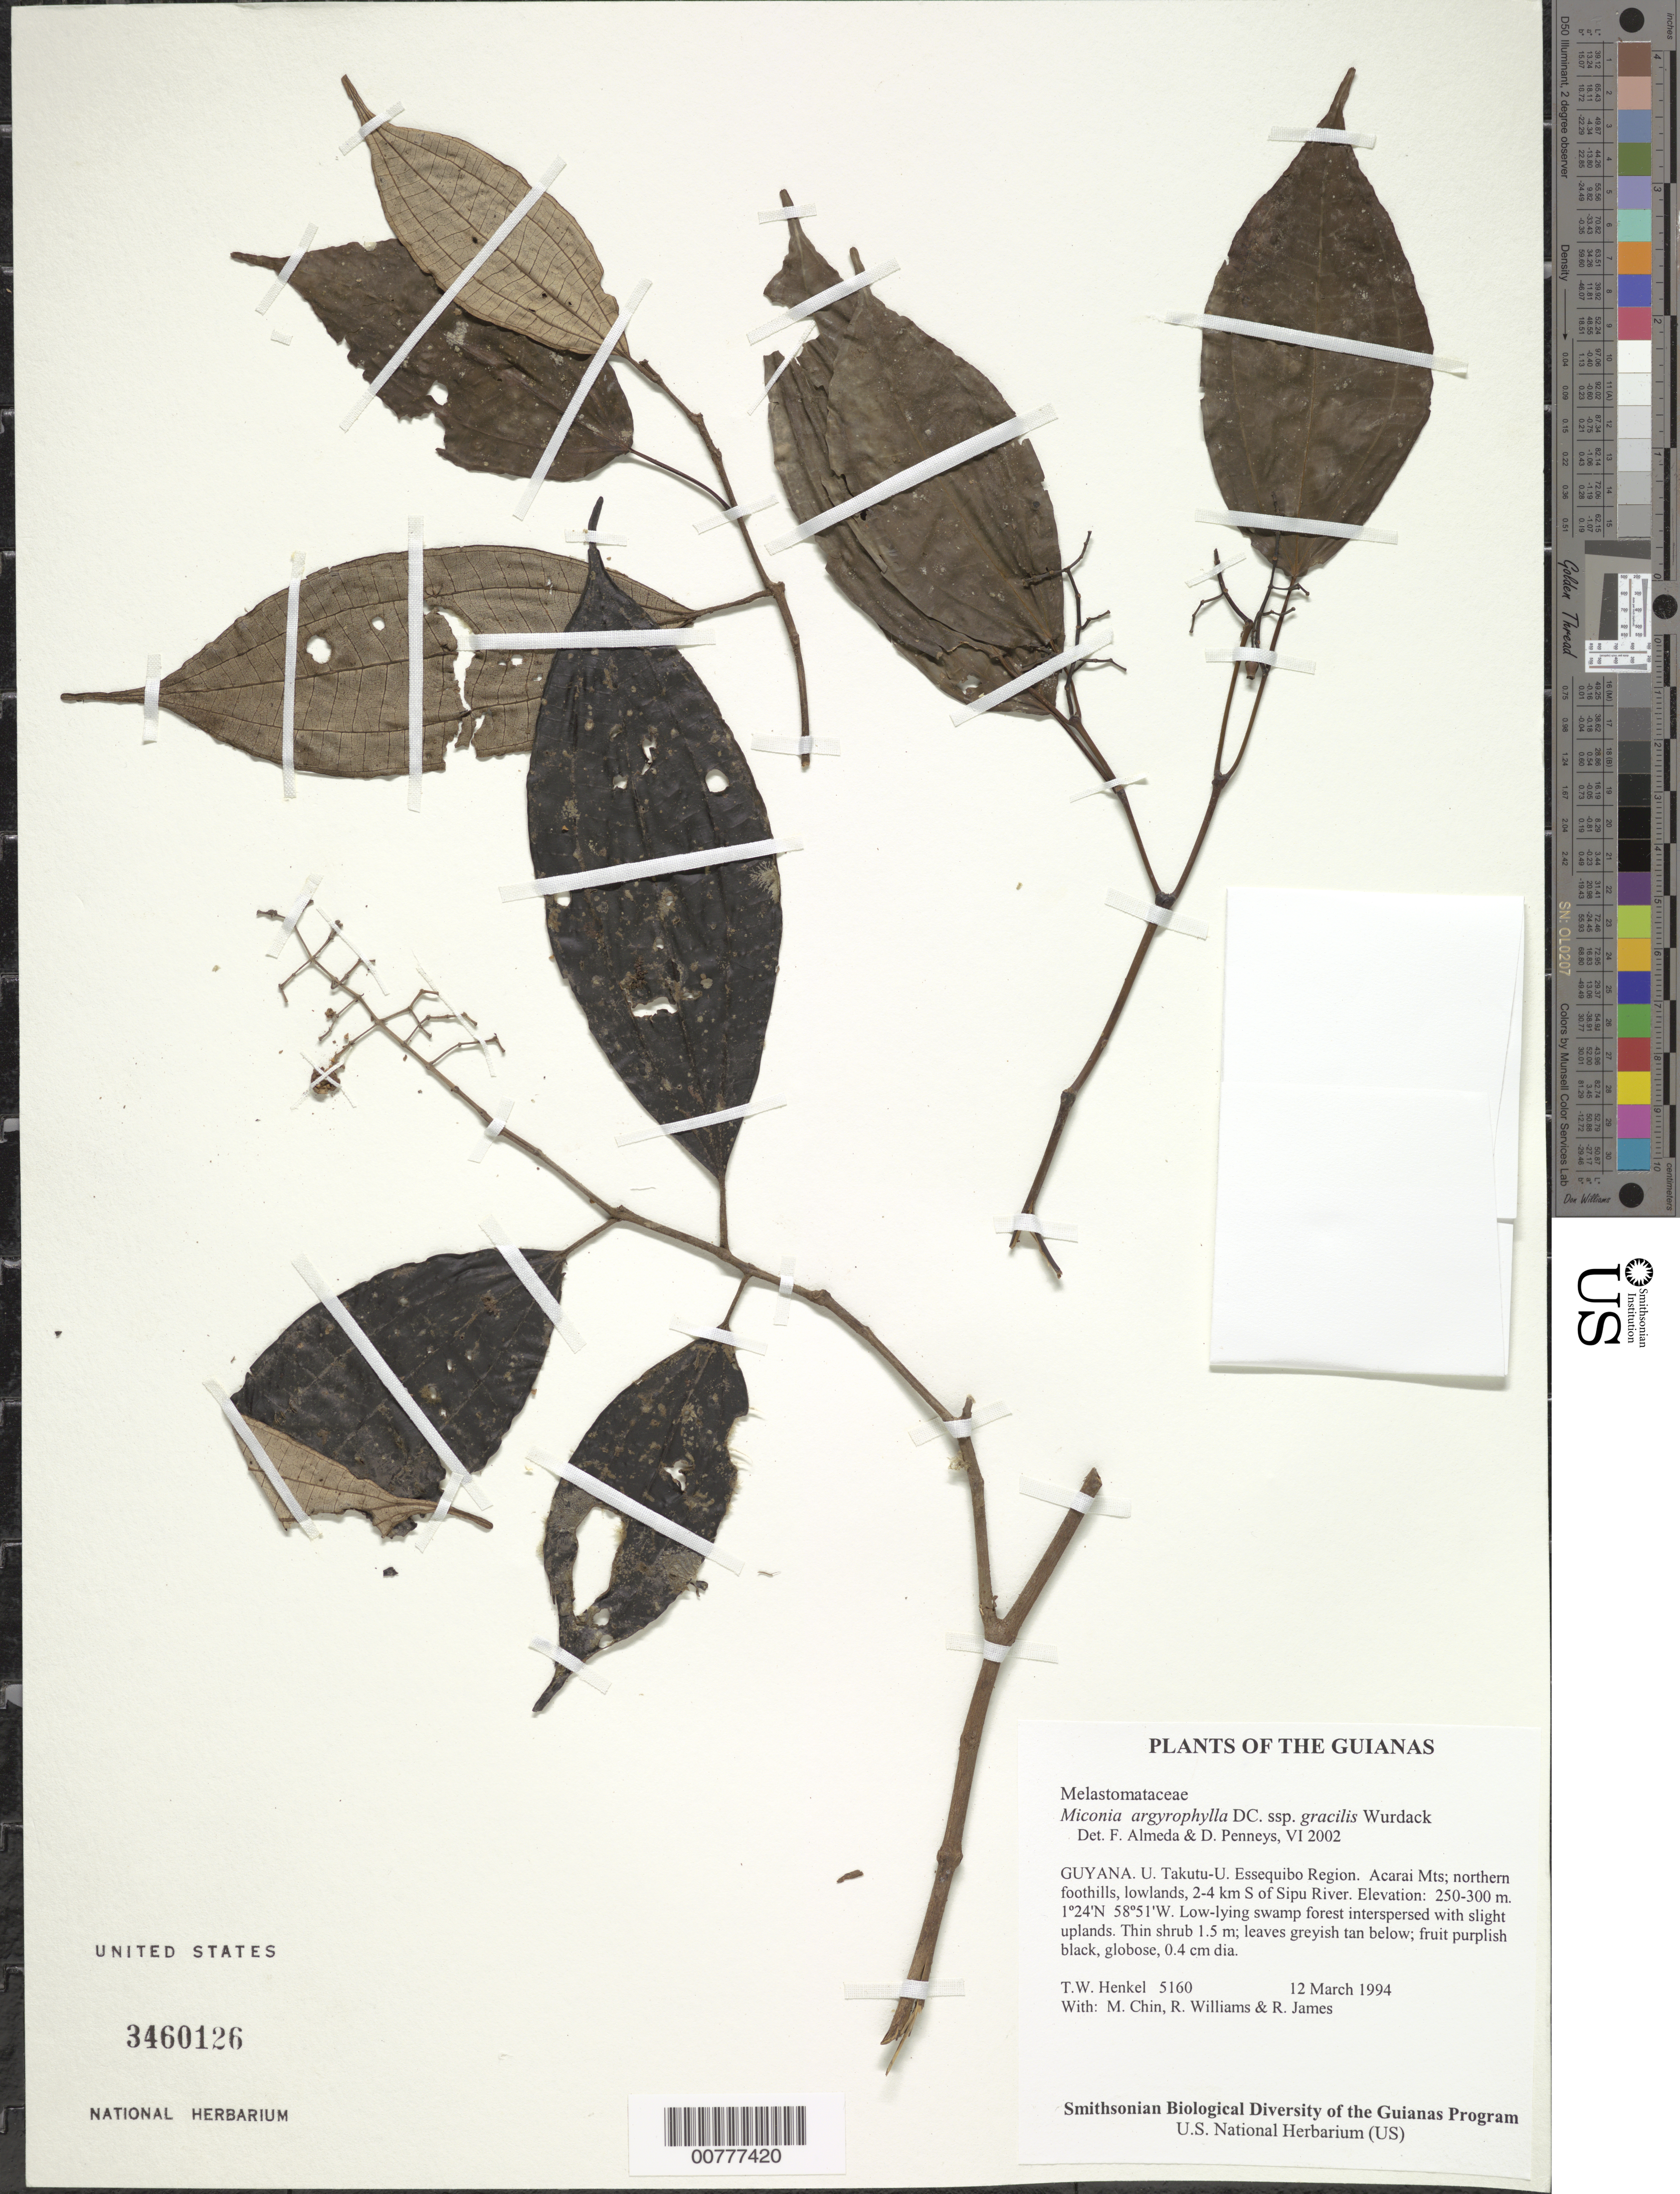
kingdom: Plantae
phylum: Tracheophyta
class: Magnoliopsida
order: Myrtales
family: Melastomataceae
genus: Miconia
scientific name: Miconia argyrophylla subsp. gracilis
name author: Wurdack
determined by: Almeda, F.; Penneys, D. S.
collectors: T. Henkel, M. Chin, R. Williams & R. James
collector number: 5160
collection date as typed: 12 March 1994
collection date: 1994-03-12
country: Guyana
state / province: U. Takutu-U. Essequibo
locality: Acarai Mts; northern foothills, lowlands, 2-4 km S of Sipu River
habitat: Low-lying swamp forest interspersed with slight uplands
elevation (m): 250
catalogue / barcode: US 3460126